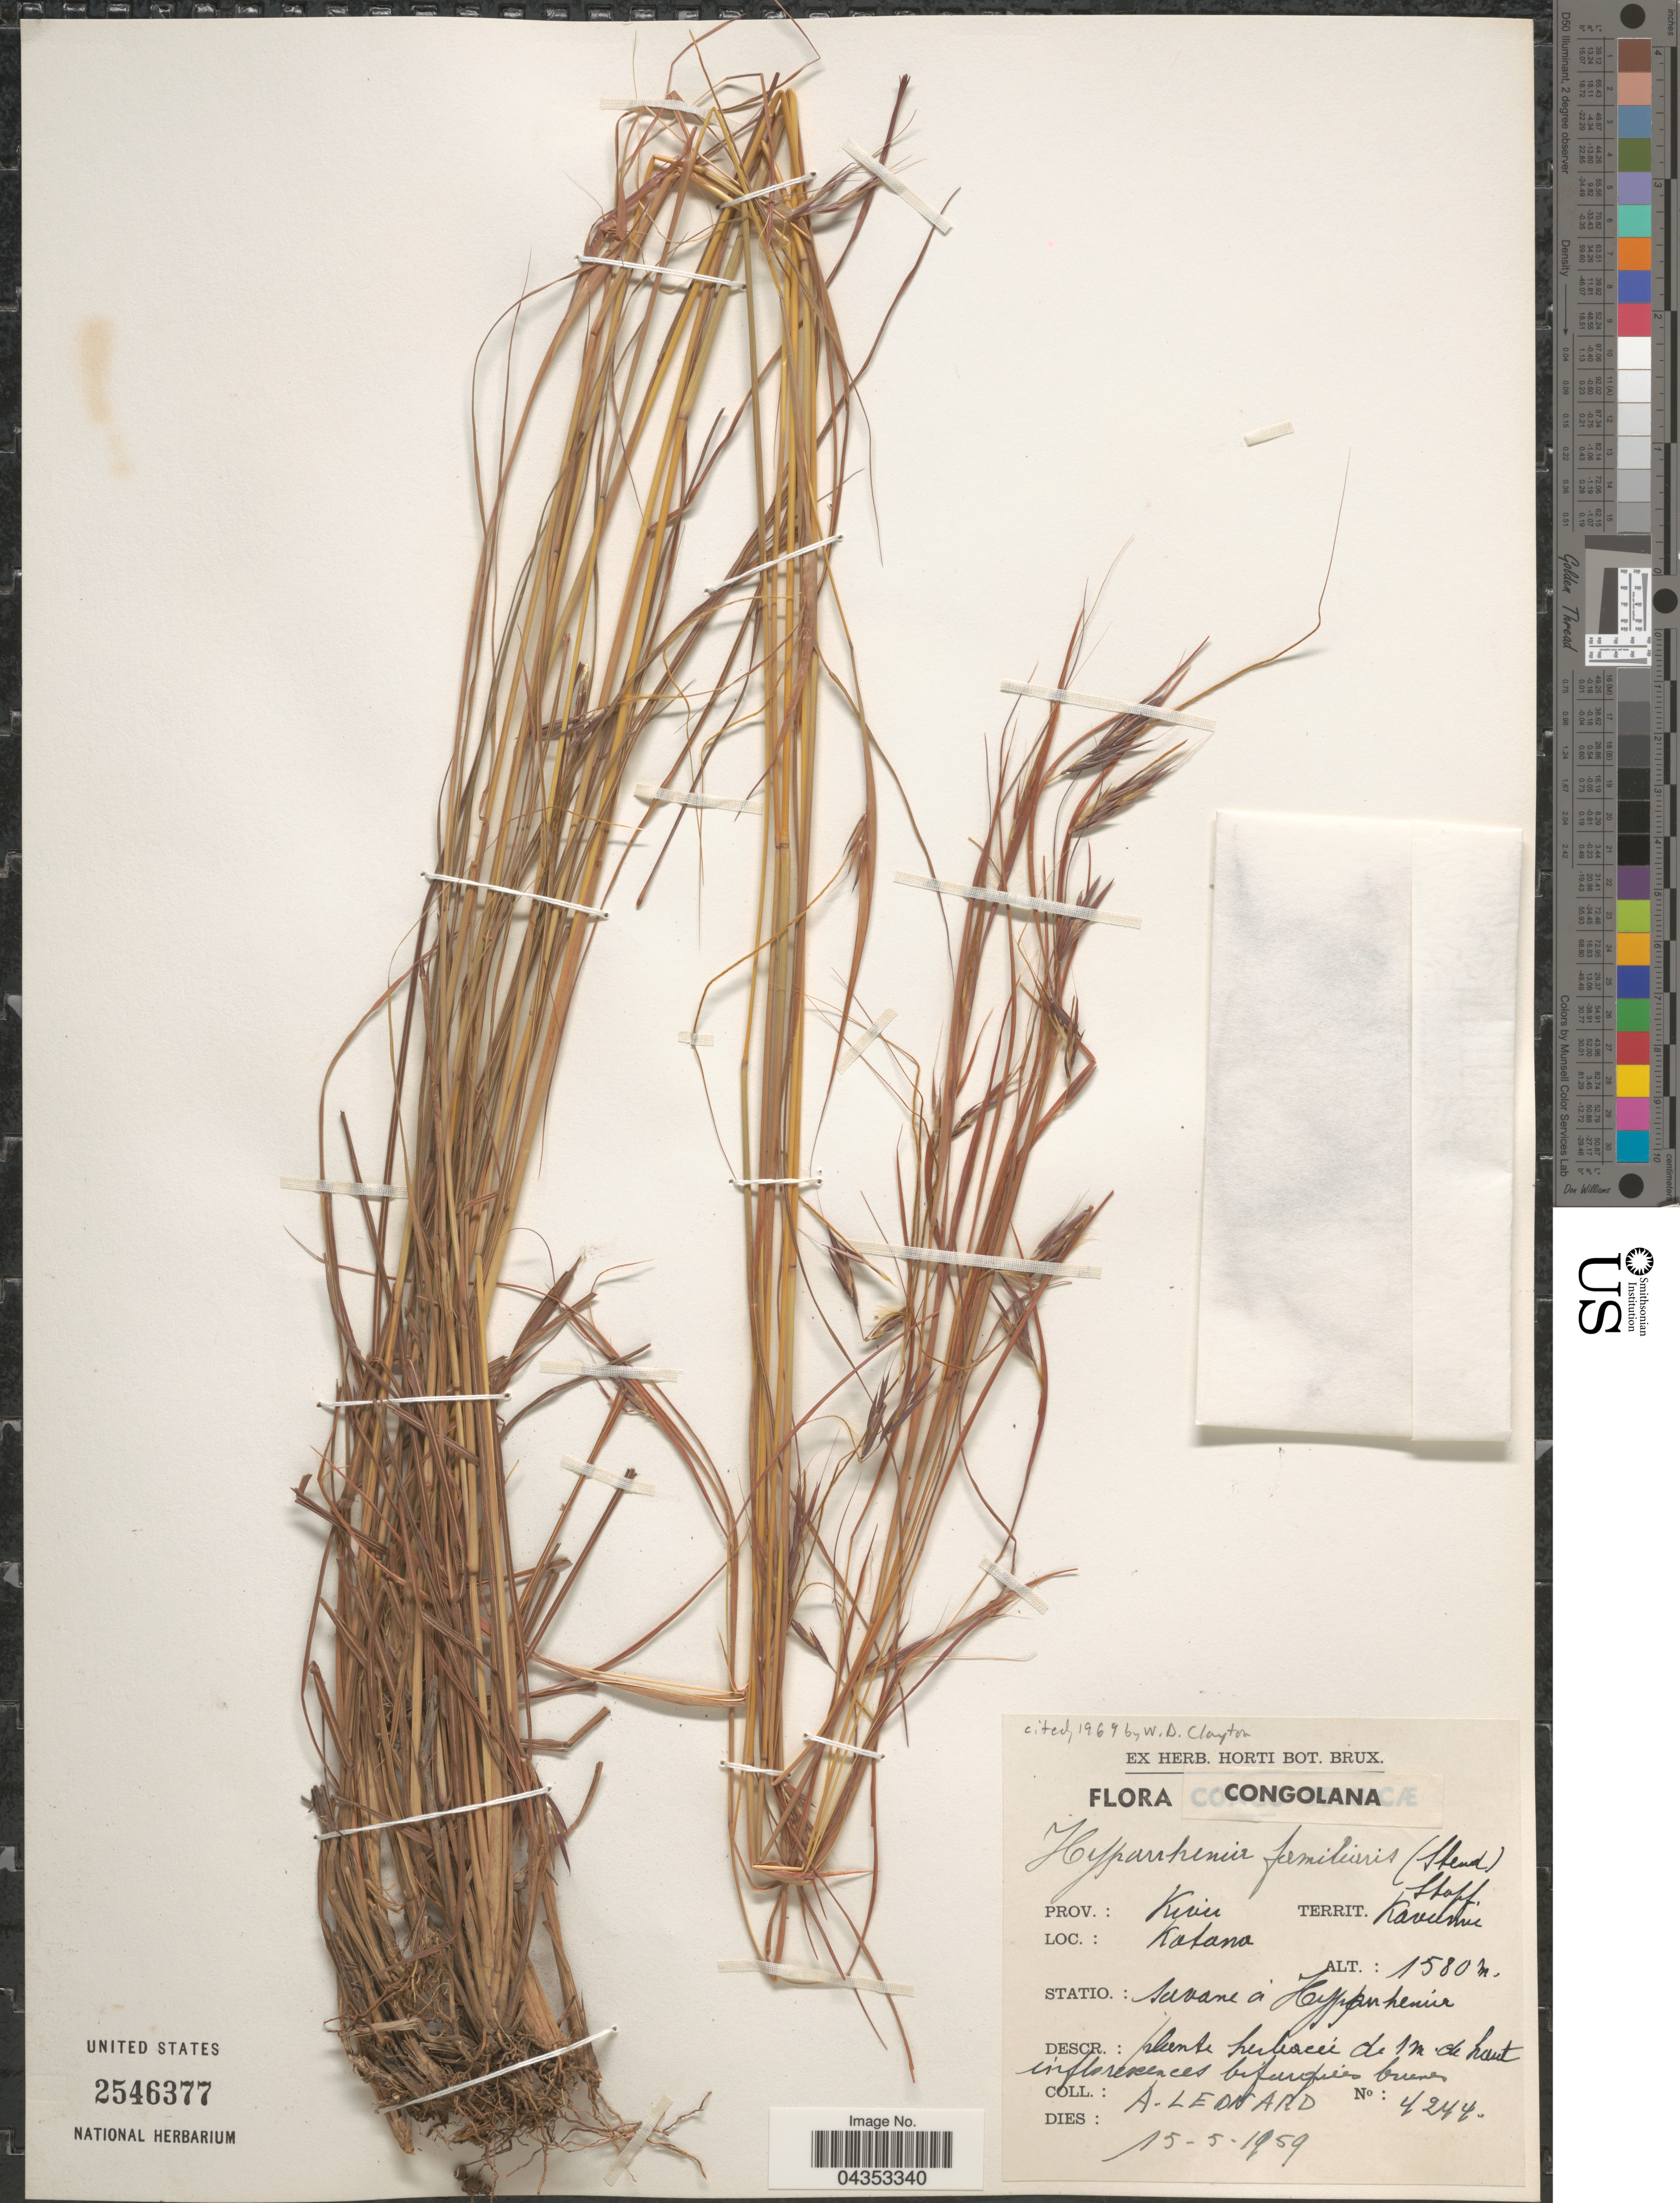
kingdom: Plantae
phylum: Tracheophyta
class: Liliopsida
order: Poales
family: Poaceae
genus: Hyparrhenia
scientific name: Hyparrhenia familiaris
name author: (Steud.) Stapf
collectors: A. Leonard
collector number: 4244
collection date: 1959-05-15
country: Congo, Democratic Republic of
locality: Congolana. Prov.: Kivu Territ. Kavumi. Katana.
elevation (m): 1580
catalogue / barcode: US 2546377